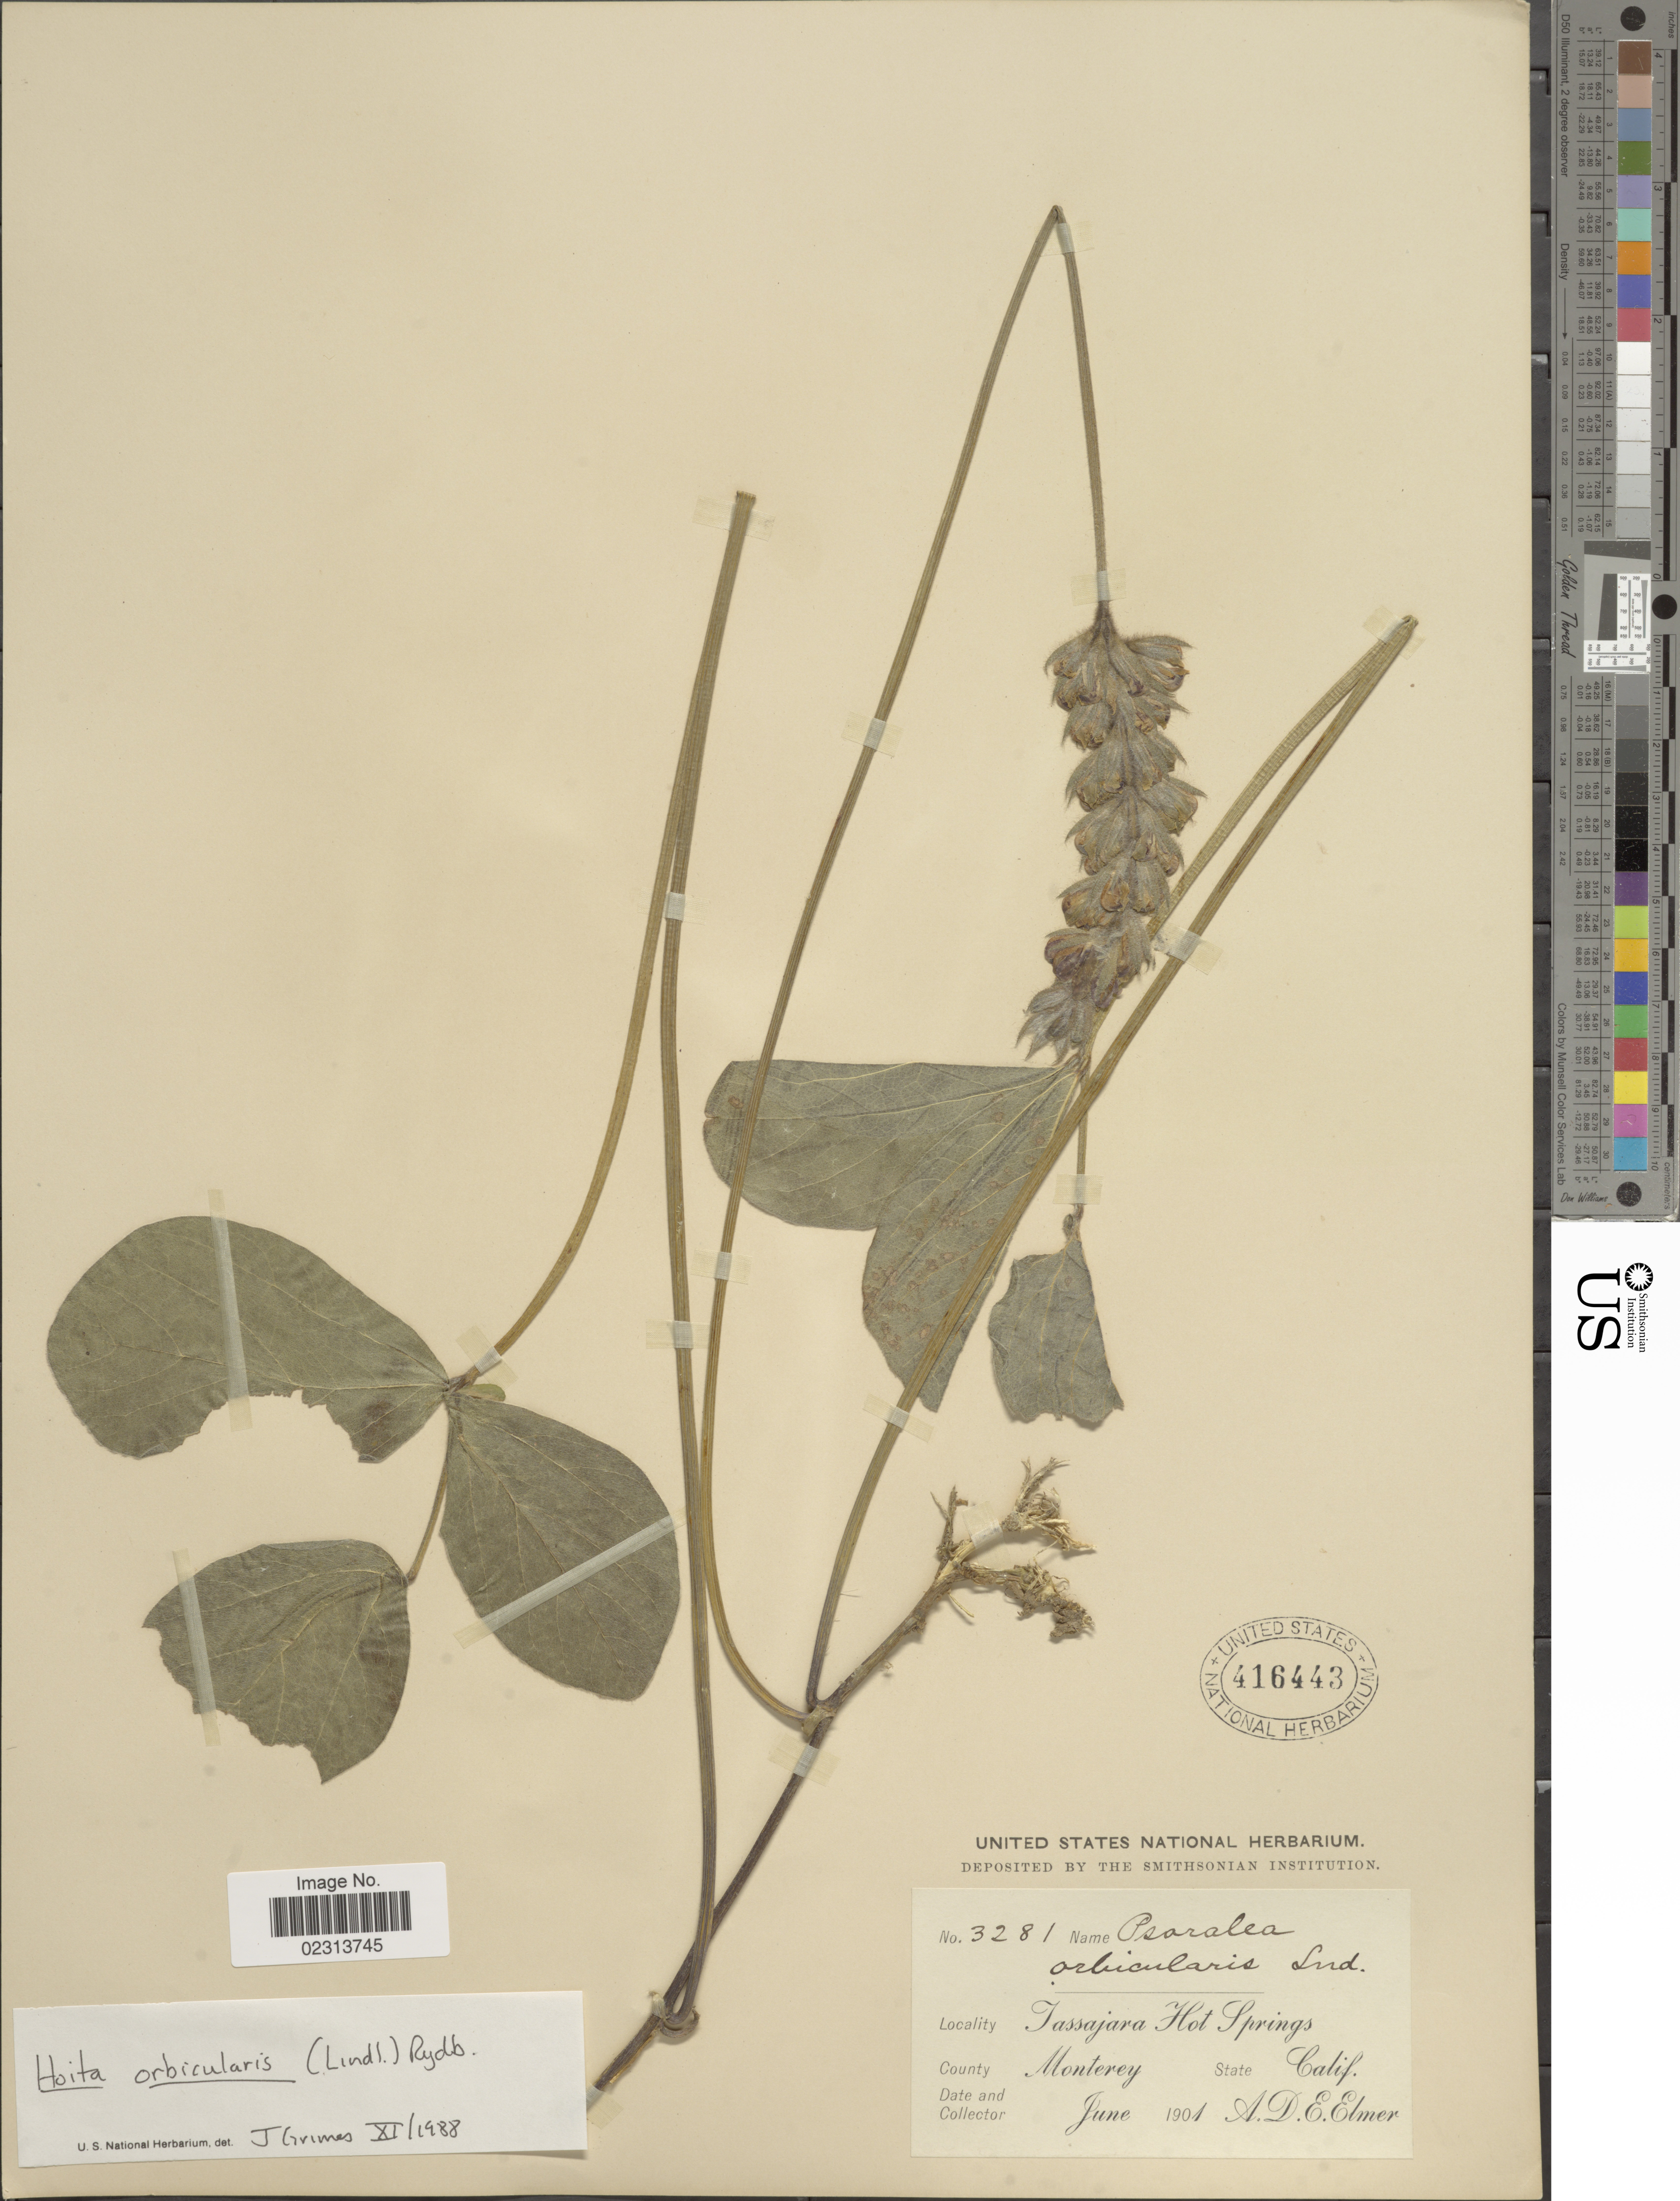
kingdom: Plantae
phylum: Tracheophyta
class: Magnoliopsida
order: Fabales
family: Fabaceae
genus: Hoita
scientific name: Hoita orbicularis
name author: (Lindl.) Rydb.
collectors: A. D. E. Elmer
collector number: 3281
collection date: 1901-06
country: United States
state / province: California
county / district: Monterey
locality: Tassajara Hot Springs, County Monterey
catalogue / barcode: US 416443